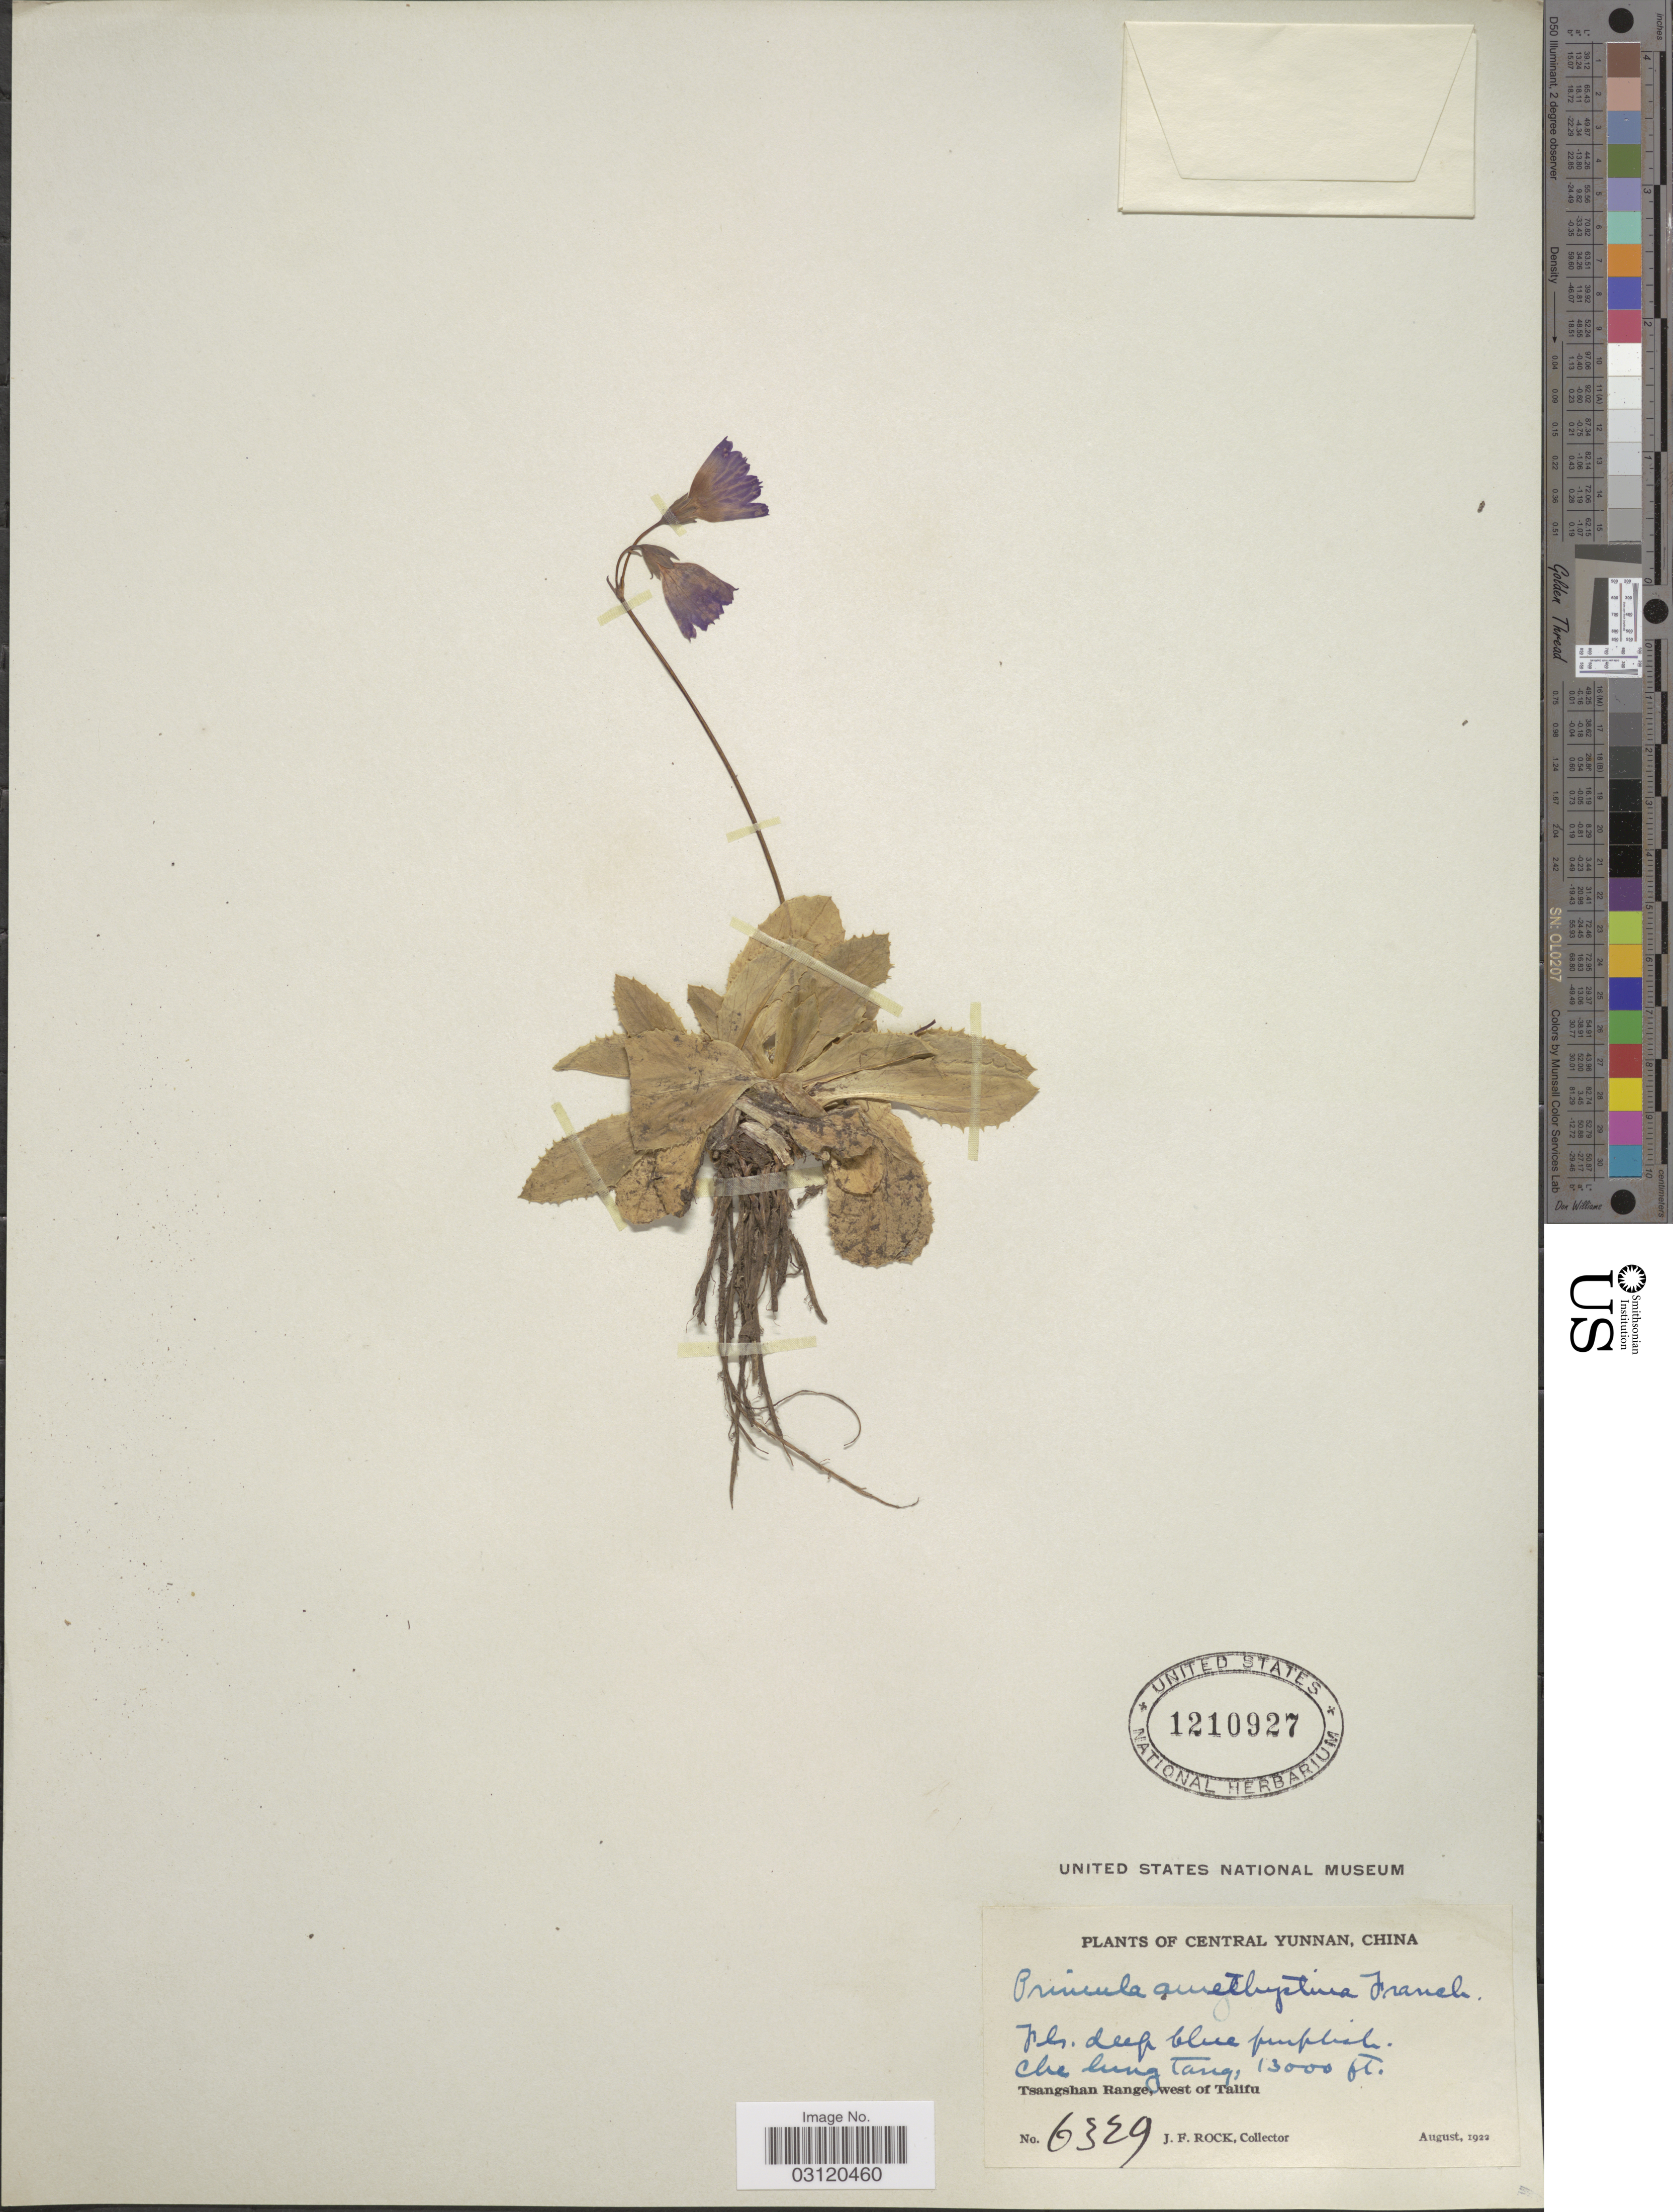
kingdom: Plantae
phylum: Tracheophyta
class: Magnoliopsida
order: Ericales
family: Primulaceae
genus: Primula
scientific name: Primula amethystina subsp. brevifolia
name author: (Forrest) W.W. Sm. & Forrest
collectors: J. Rock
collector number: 6329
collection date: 1922-08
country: China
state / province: Yunnan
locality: Central Yunnan. Chehung Tang. Tsangshan Range, west of Talifu.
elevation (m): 3962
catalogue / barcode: US 1210927